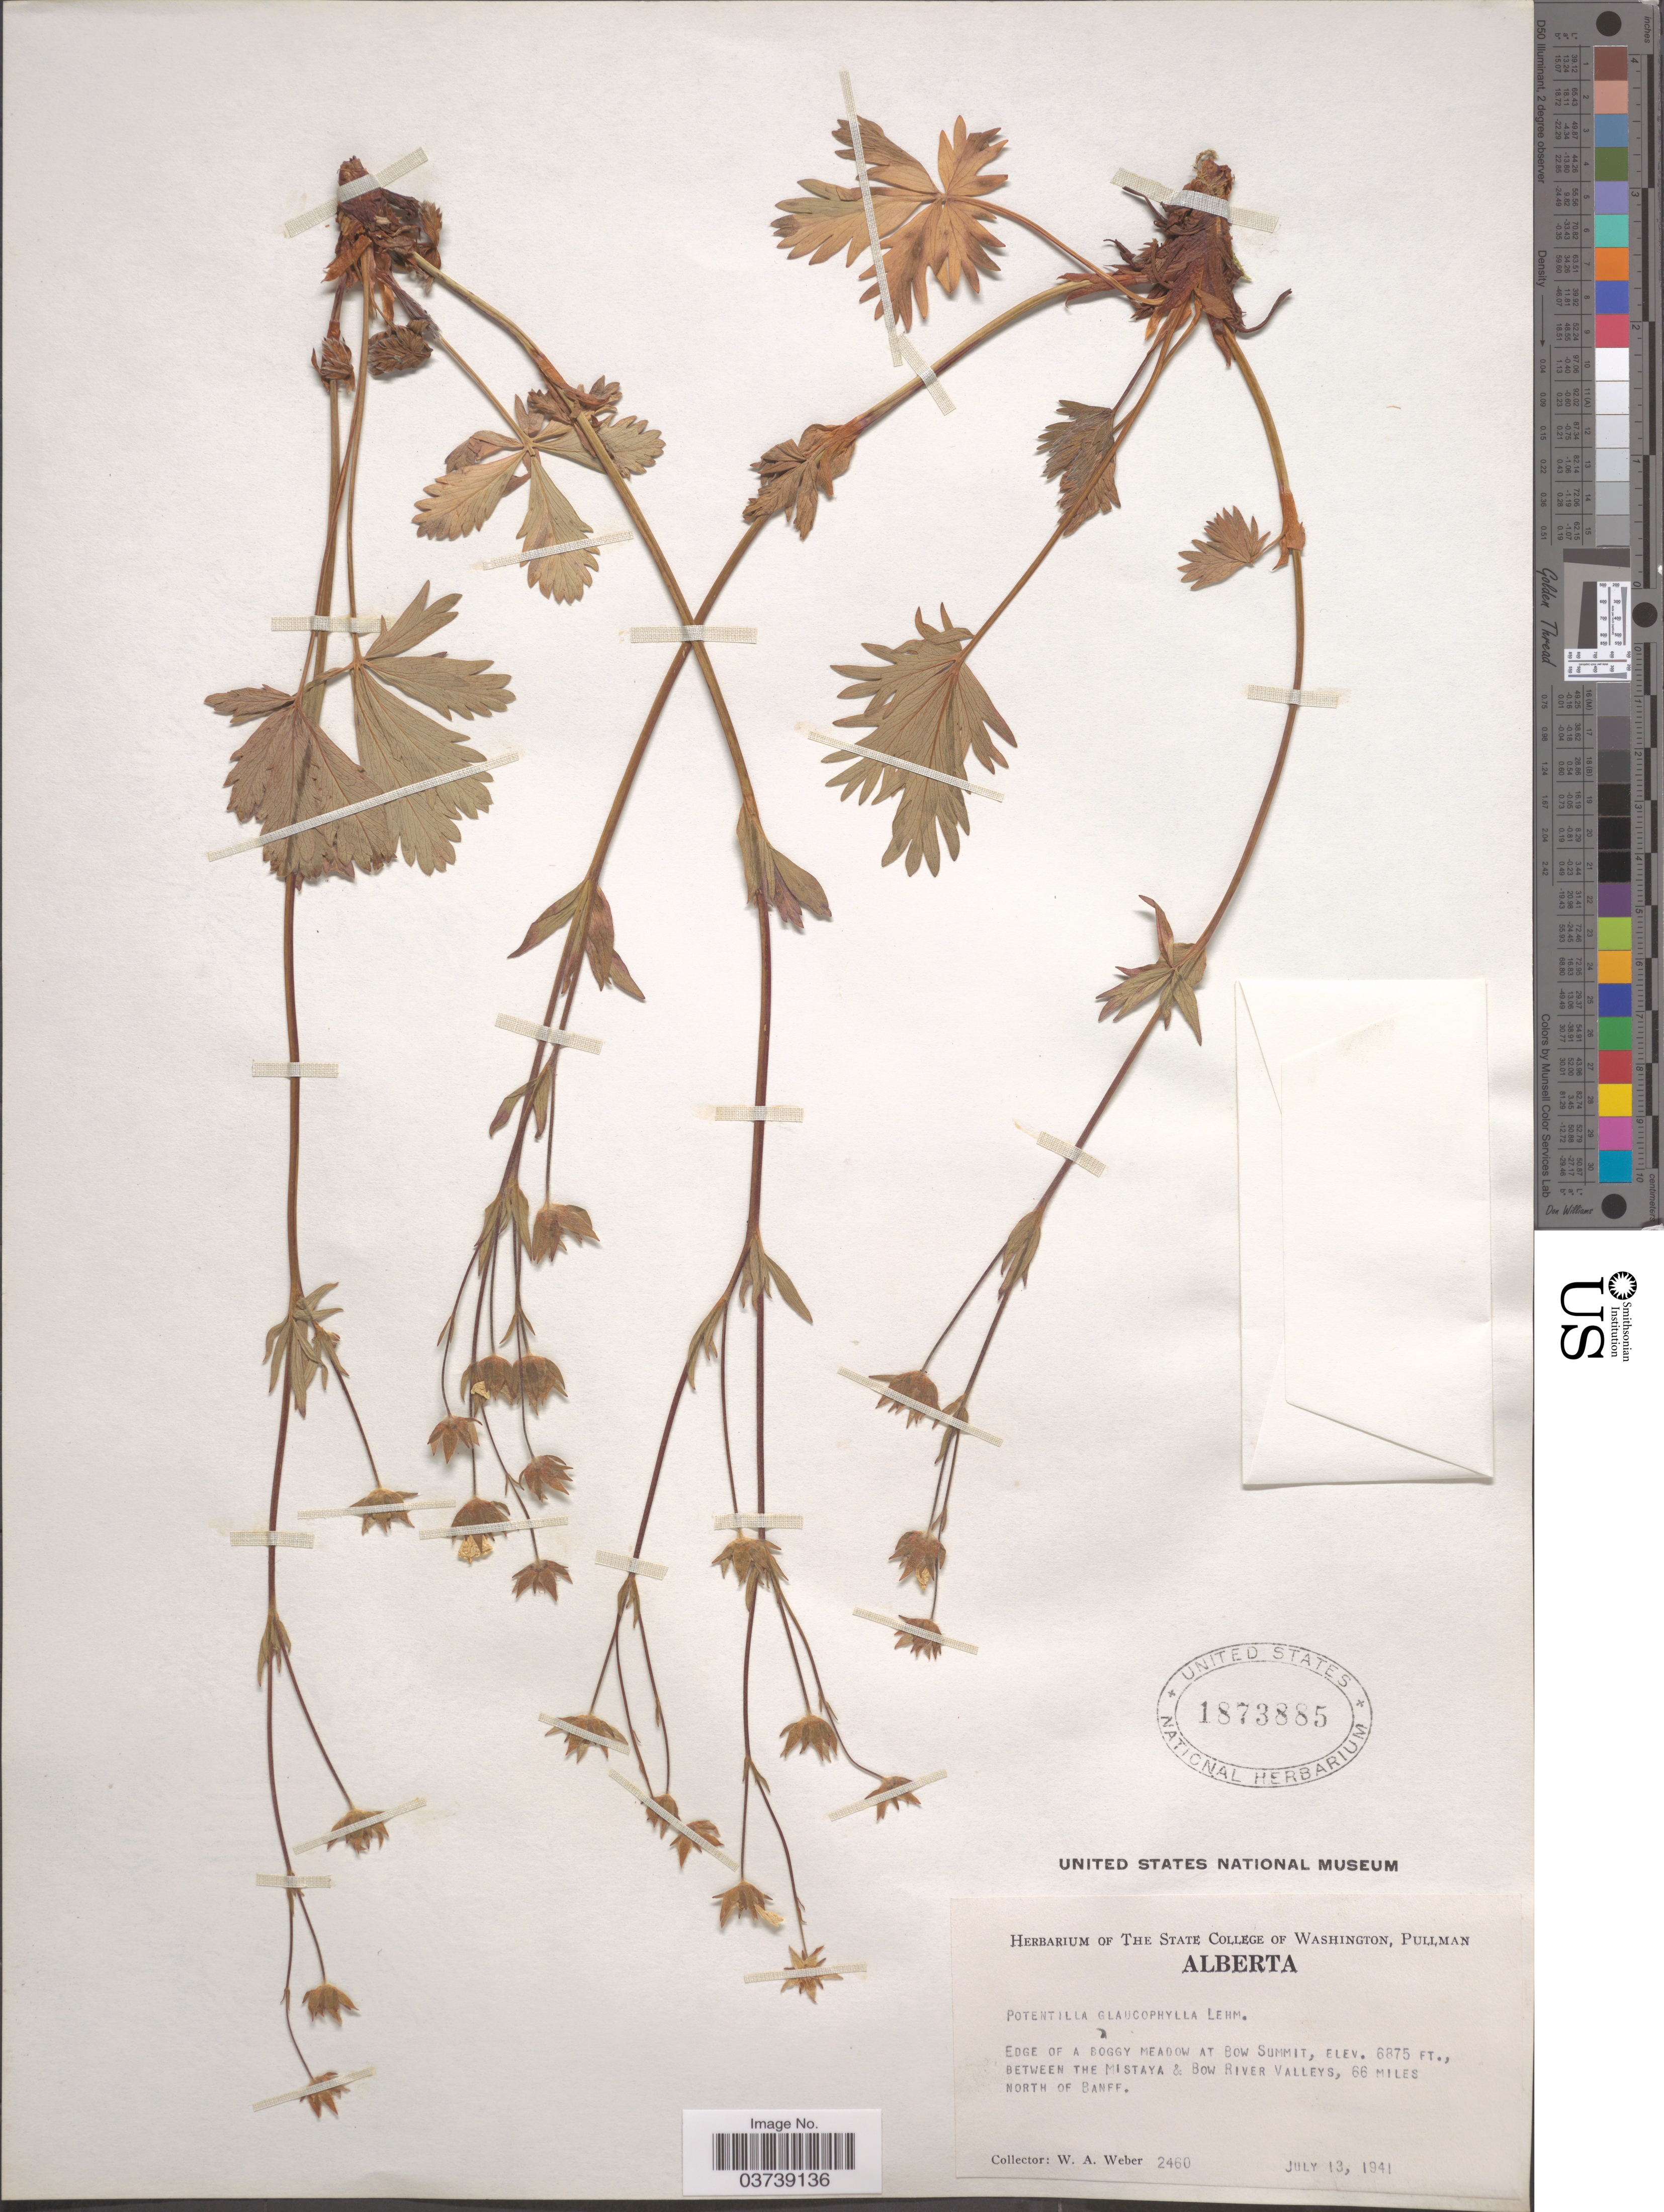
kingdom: Plantae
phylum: Tracheophyta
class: Magnoliopsida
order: Rosales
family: Rosaceae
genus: Potentilla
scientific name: Potentilla diversifolia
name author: Lehm.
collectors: W. A. Weber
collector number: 2460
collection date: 1941-07-13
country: Canada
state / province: Alberta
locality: Edge of Boggy meadow at Bow Summit. Between the Mistaya & Bow River Valleys, 66 miles north of Banff.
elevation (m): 2096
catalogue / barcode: US 1873885